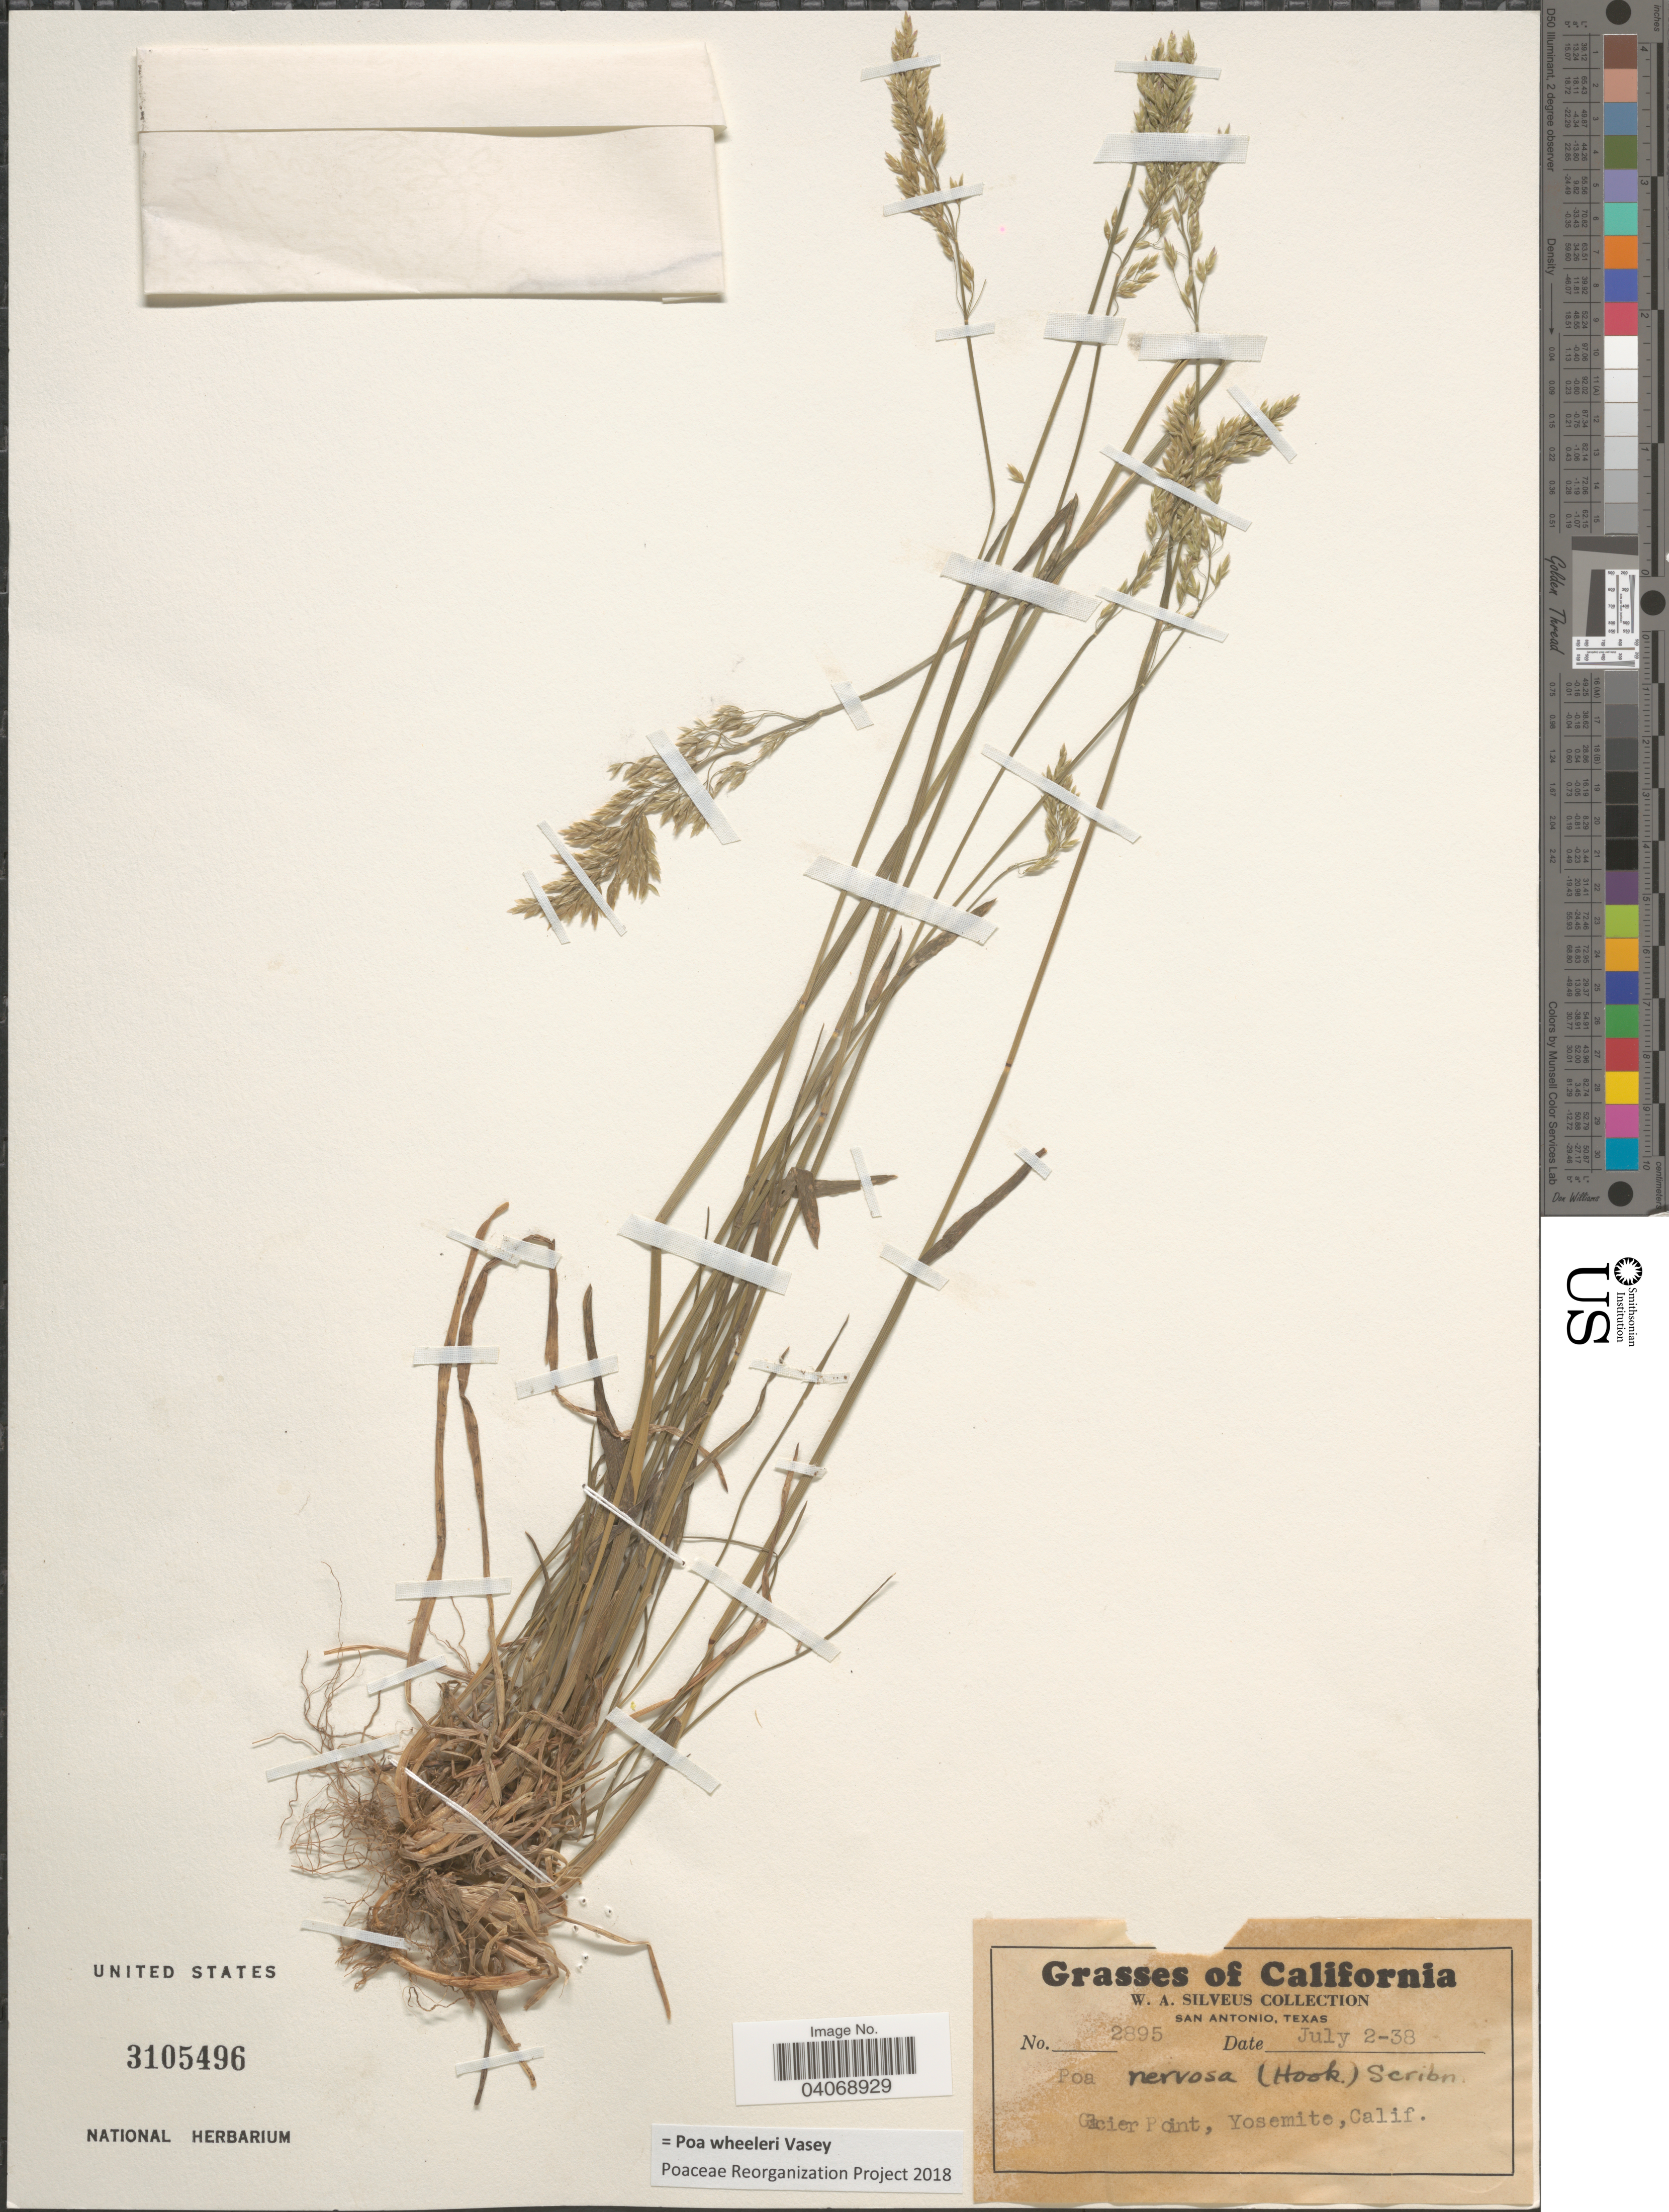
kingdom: Plantae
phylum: Tracheophyta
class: Liliopsida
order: Poales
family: Poaceae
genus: Poa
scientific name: Poa wheeleri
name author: Vasey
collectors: W. Silveus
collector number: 2895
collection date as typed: Transcribed d/m/y: 2/7/38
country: United States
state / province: California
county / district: Mariposa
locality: Glacier Point, Yosemite.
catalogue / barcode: US 3105496